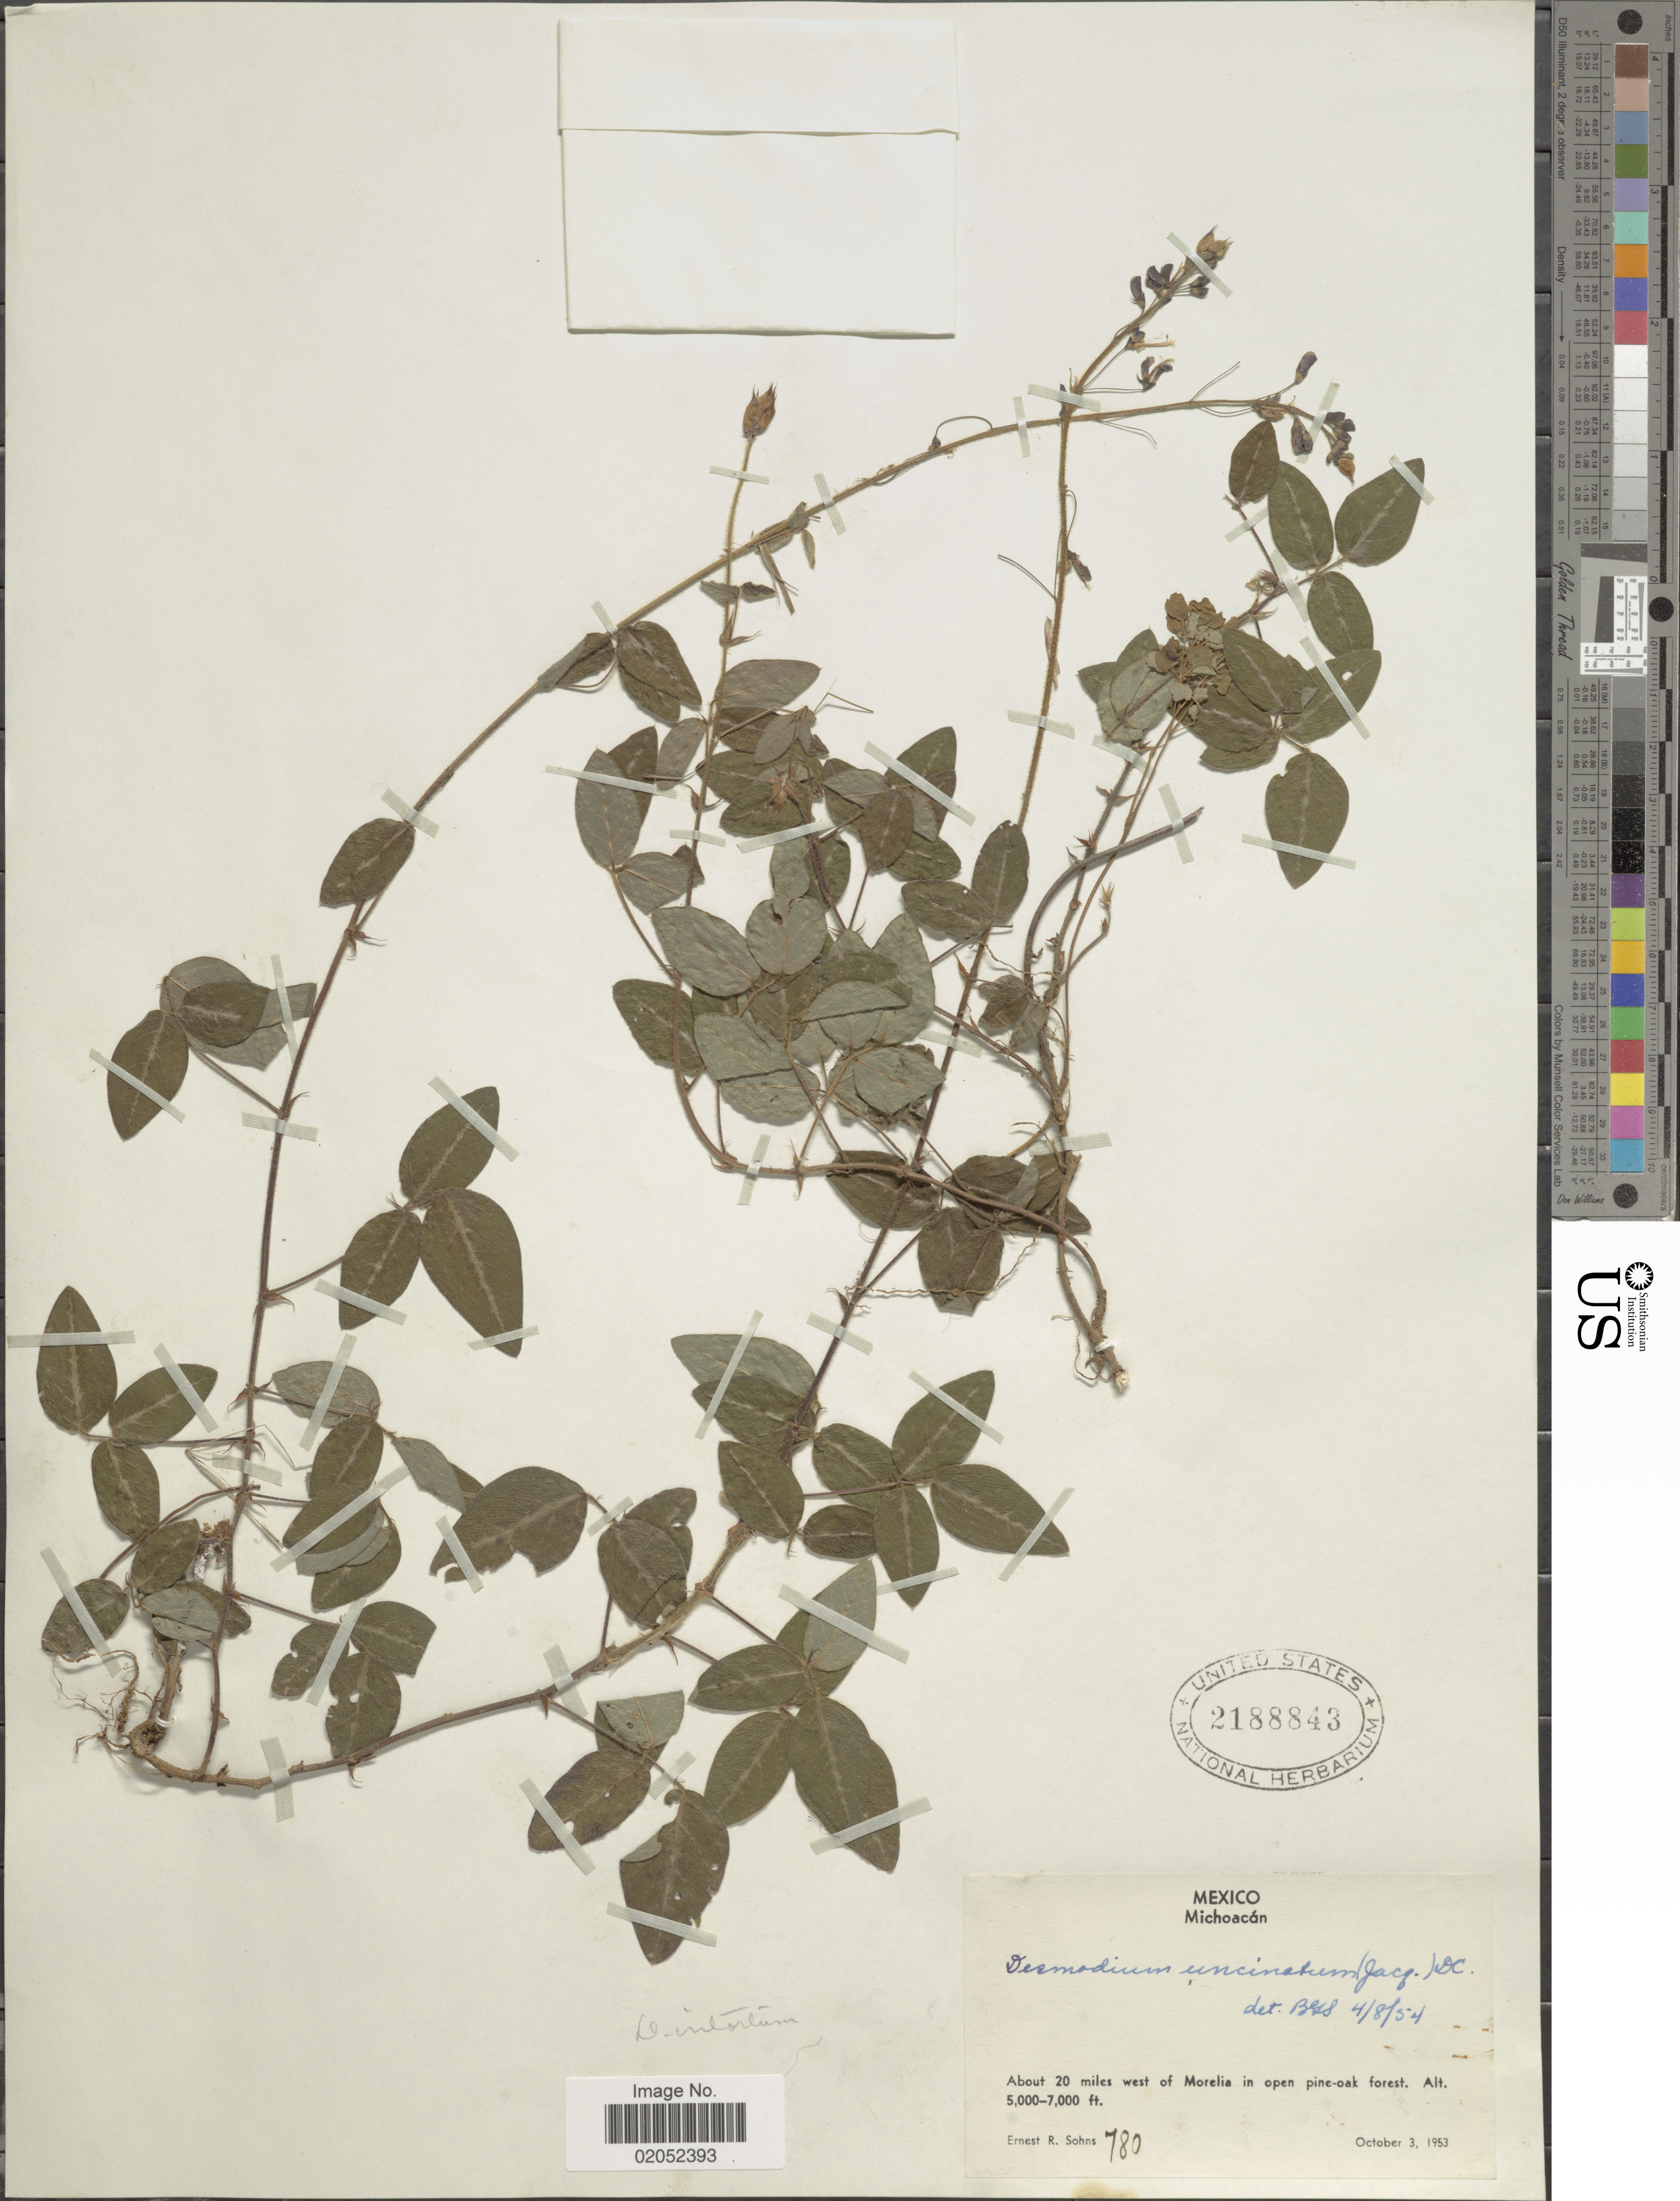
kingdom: Plantae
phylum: Tracheophyta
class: Magnoliopsida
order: Fabales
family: Fabaceae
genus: Desmodium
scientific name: Desmodium intortum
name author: (Mill.) Urb.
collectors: E. R. Sohns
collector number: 780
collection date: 1953-10-03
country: Mexico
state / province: Michoacán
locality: Mexico, Michoacan, About 20 miles west of Morelia in open pine-oak forest.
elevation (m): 1524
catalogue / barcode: US 2188843